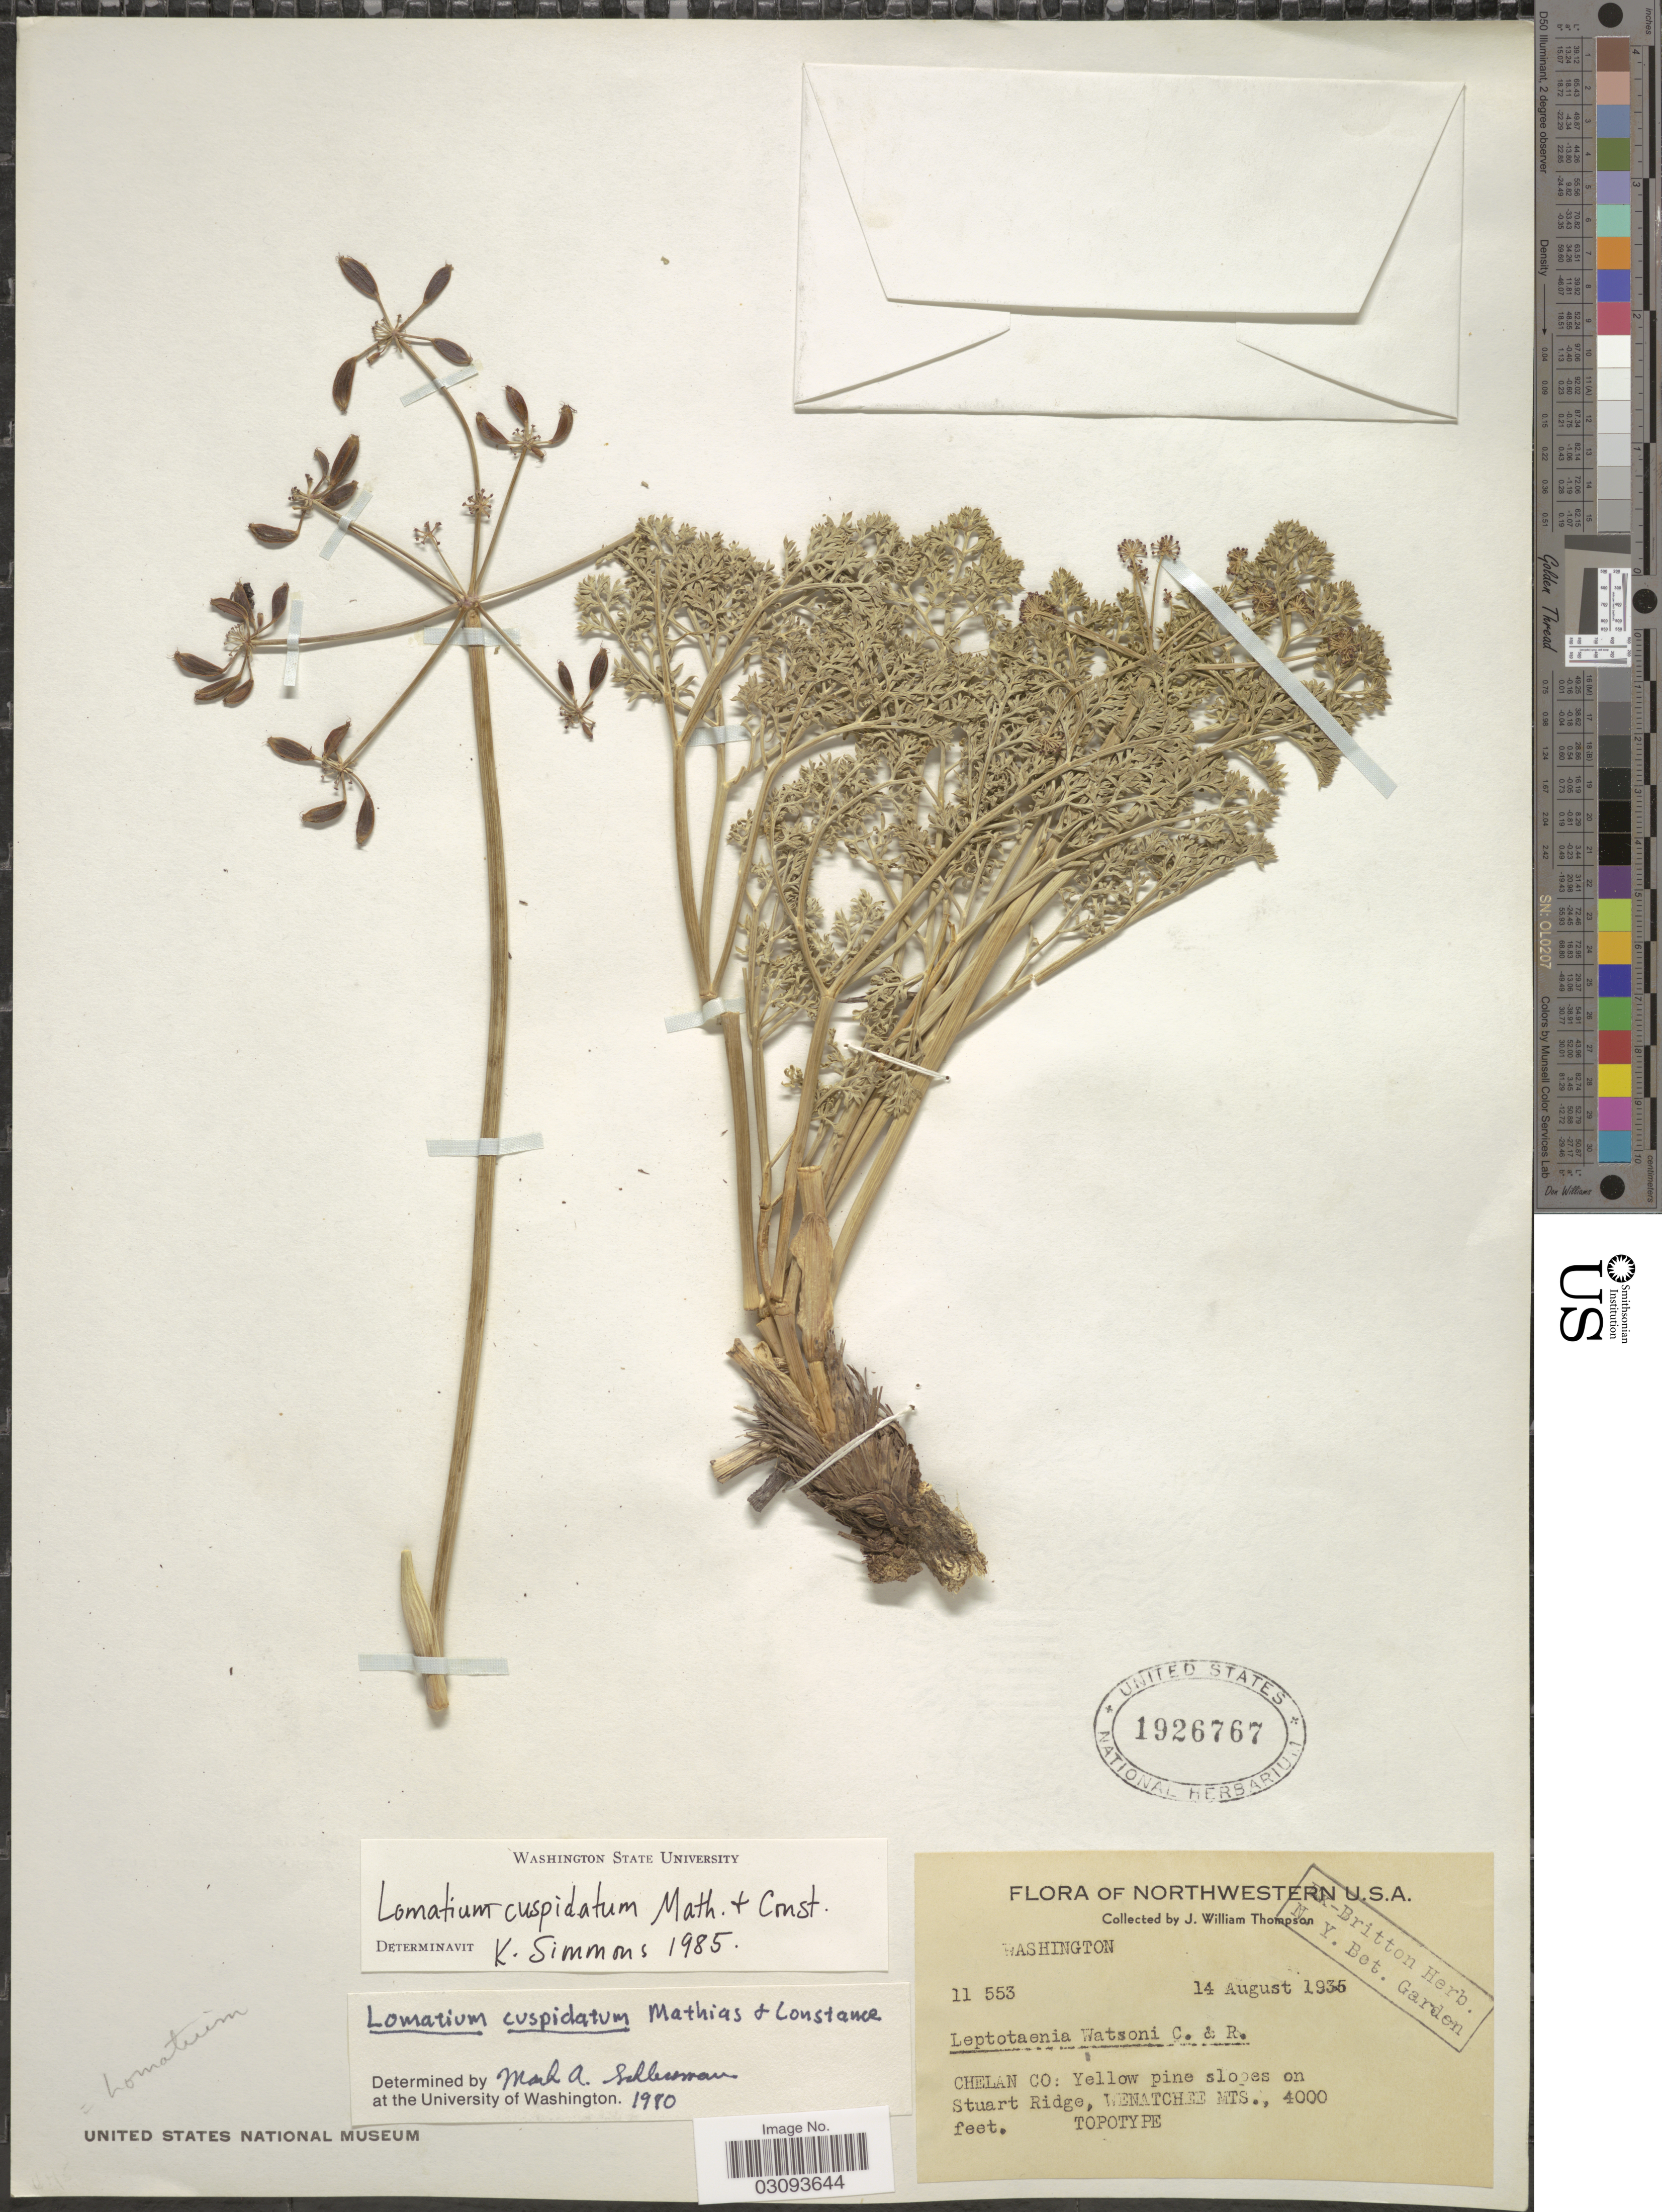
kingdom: Plantae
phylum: Tracheophyta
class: Magnoliopsida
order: Apiales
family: Apiaceae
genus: Lomatium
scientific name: Lomatium cuspidatum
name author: (Constance) Mathias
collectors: J. W. Thompson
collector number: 11553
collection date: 1935-08-14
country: United States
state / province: Washington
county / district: Chelan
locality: Northwestern U.S.A. Chelan Co: Yellow pine slopes on Stuart Ridge, Wenatchee Mts.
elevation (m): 1219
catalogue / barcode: US 1926767